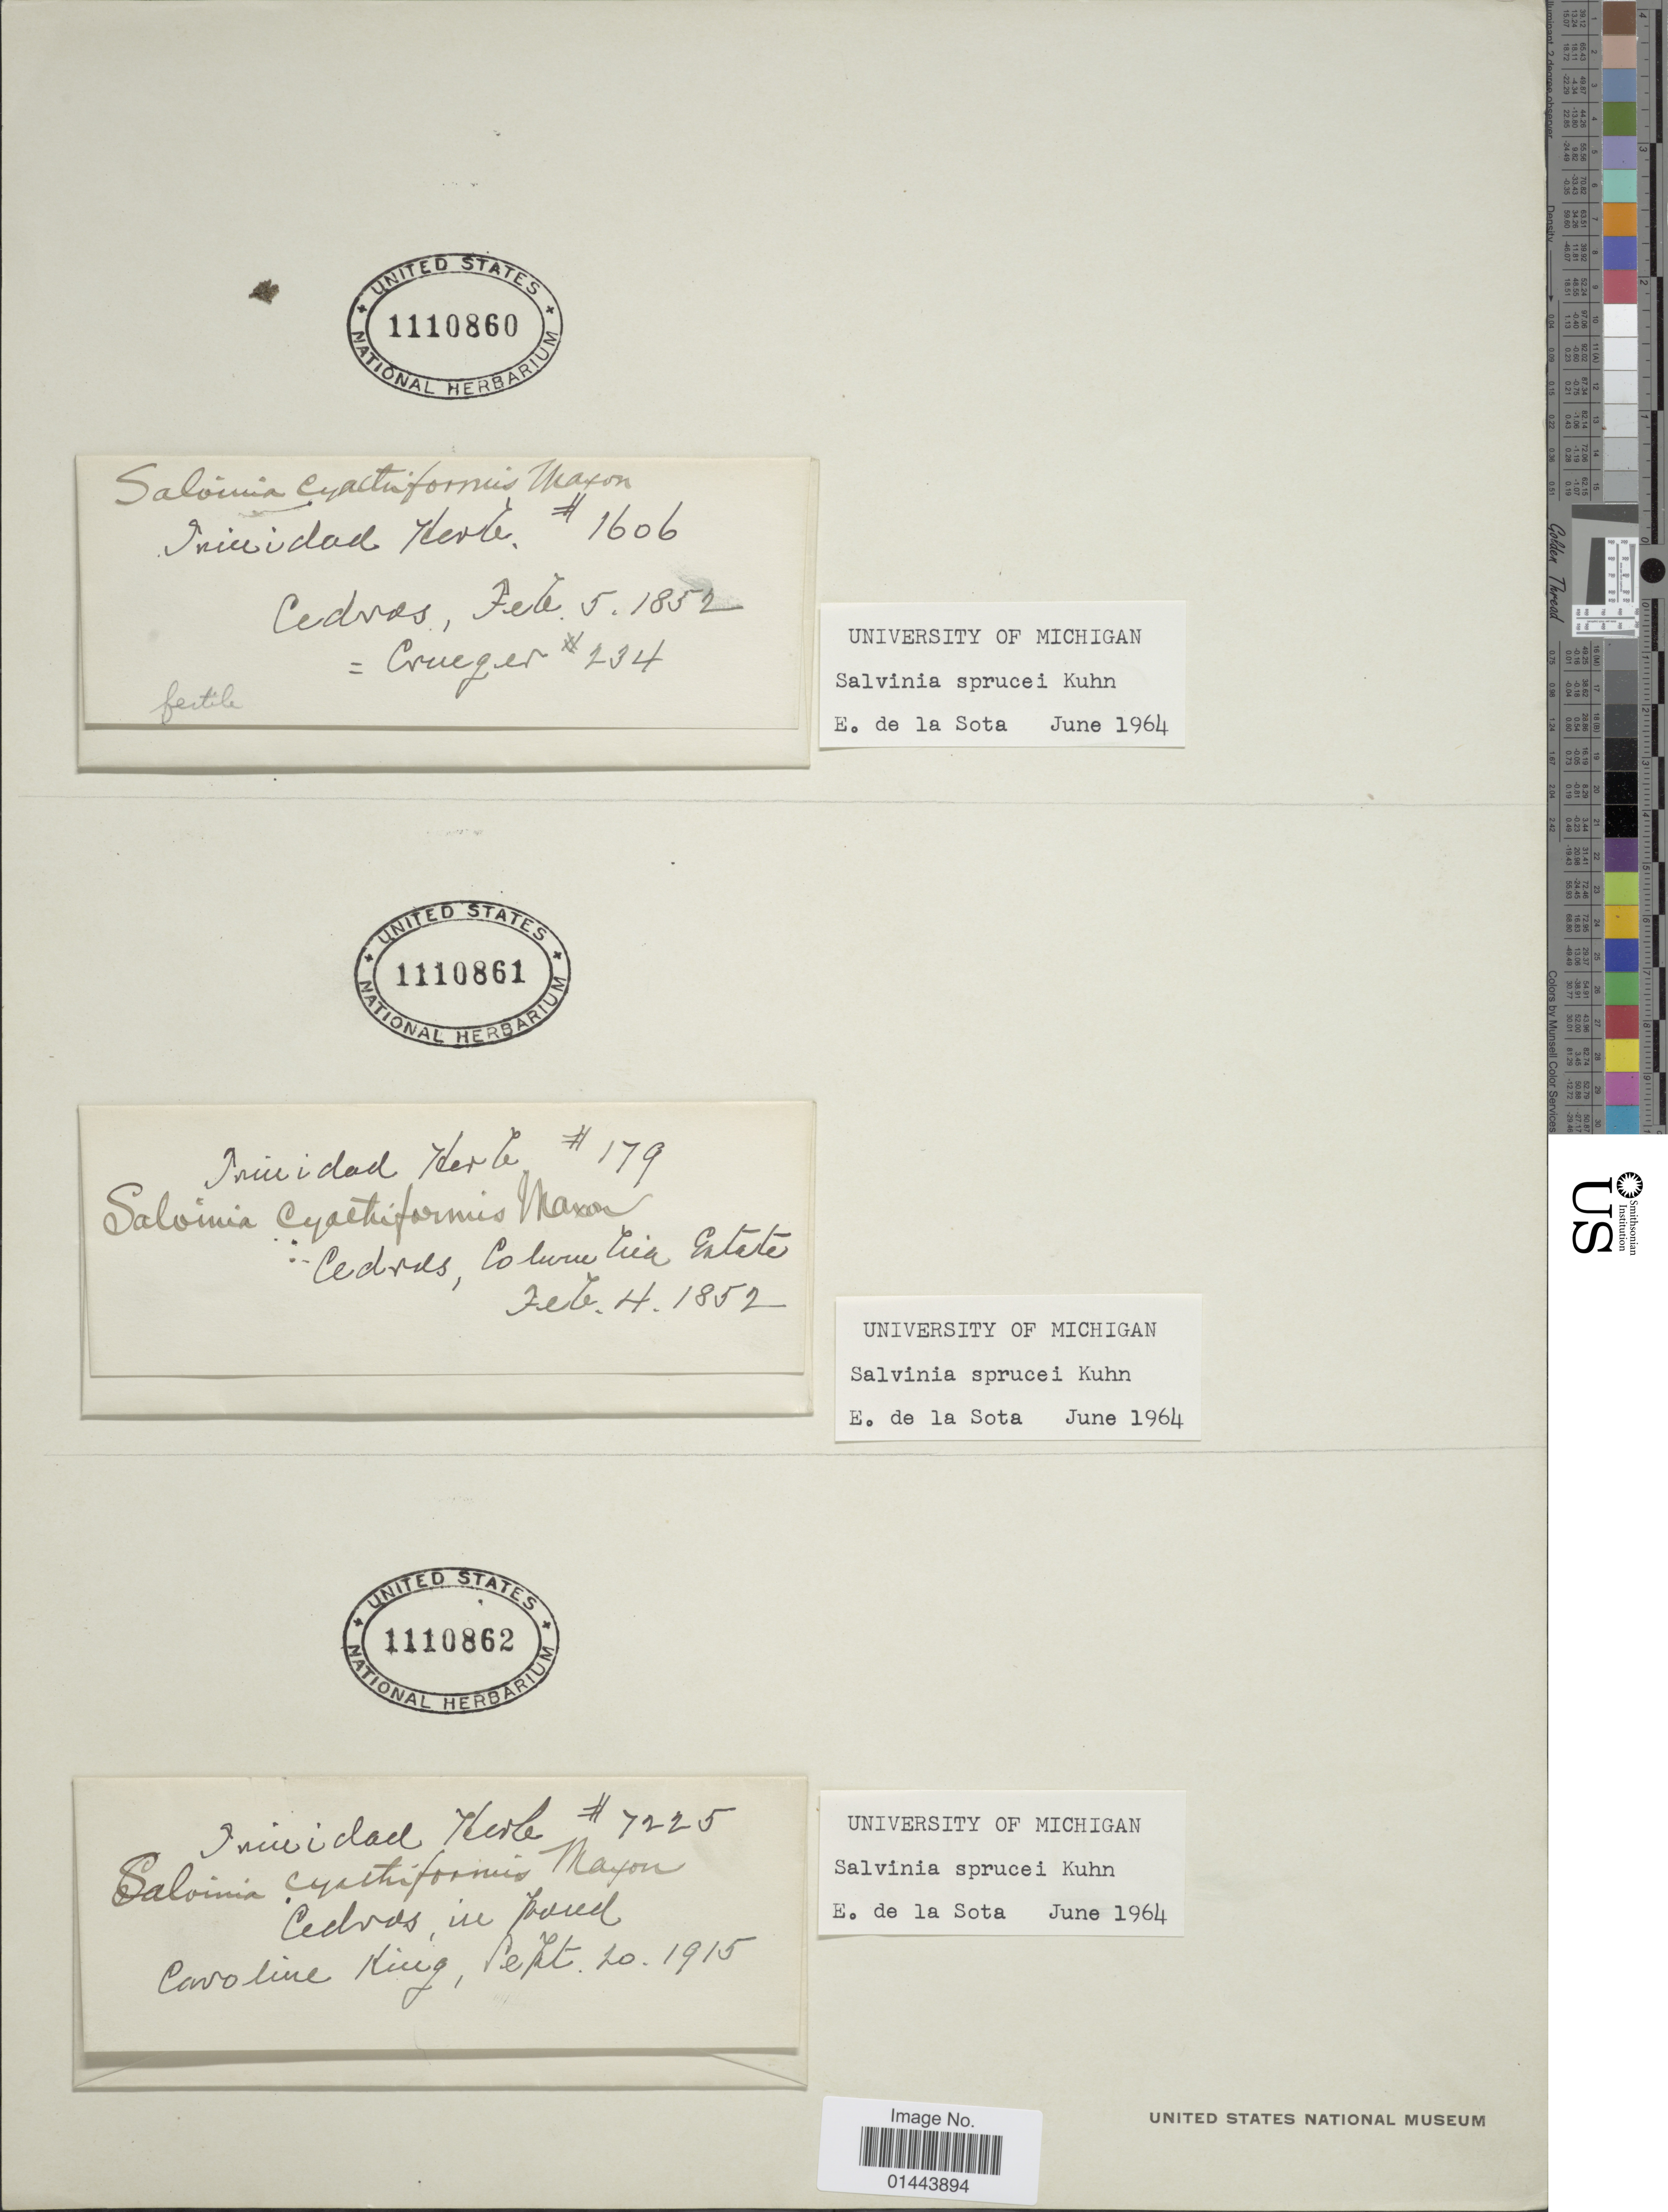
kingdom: Plantae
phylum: Tracheophyta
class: Polypodiopsida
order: Salviniales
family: Salviniaceae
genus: Salvinia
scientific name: Salvinia sprucei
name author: Kuhn ex Mart.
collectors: H. Crueger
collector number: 234/1606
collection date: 1852-02-05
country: Mexico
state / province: Baja California Norte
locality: Cedros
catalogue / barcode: US 110860